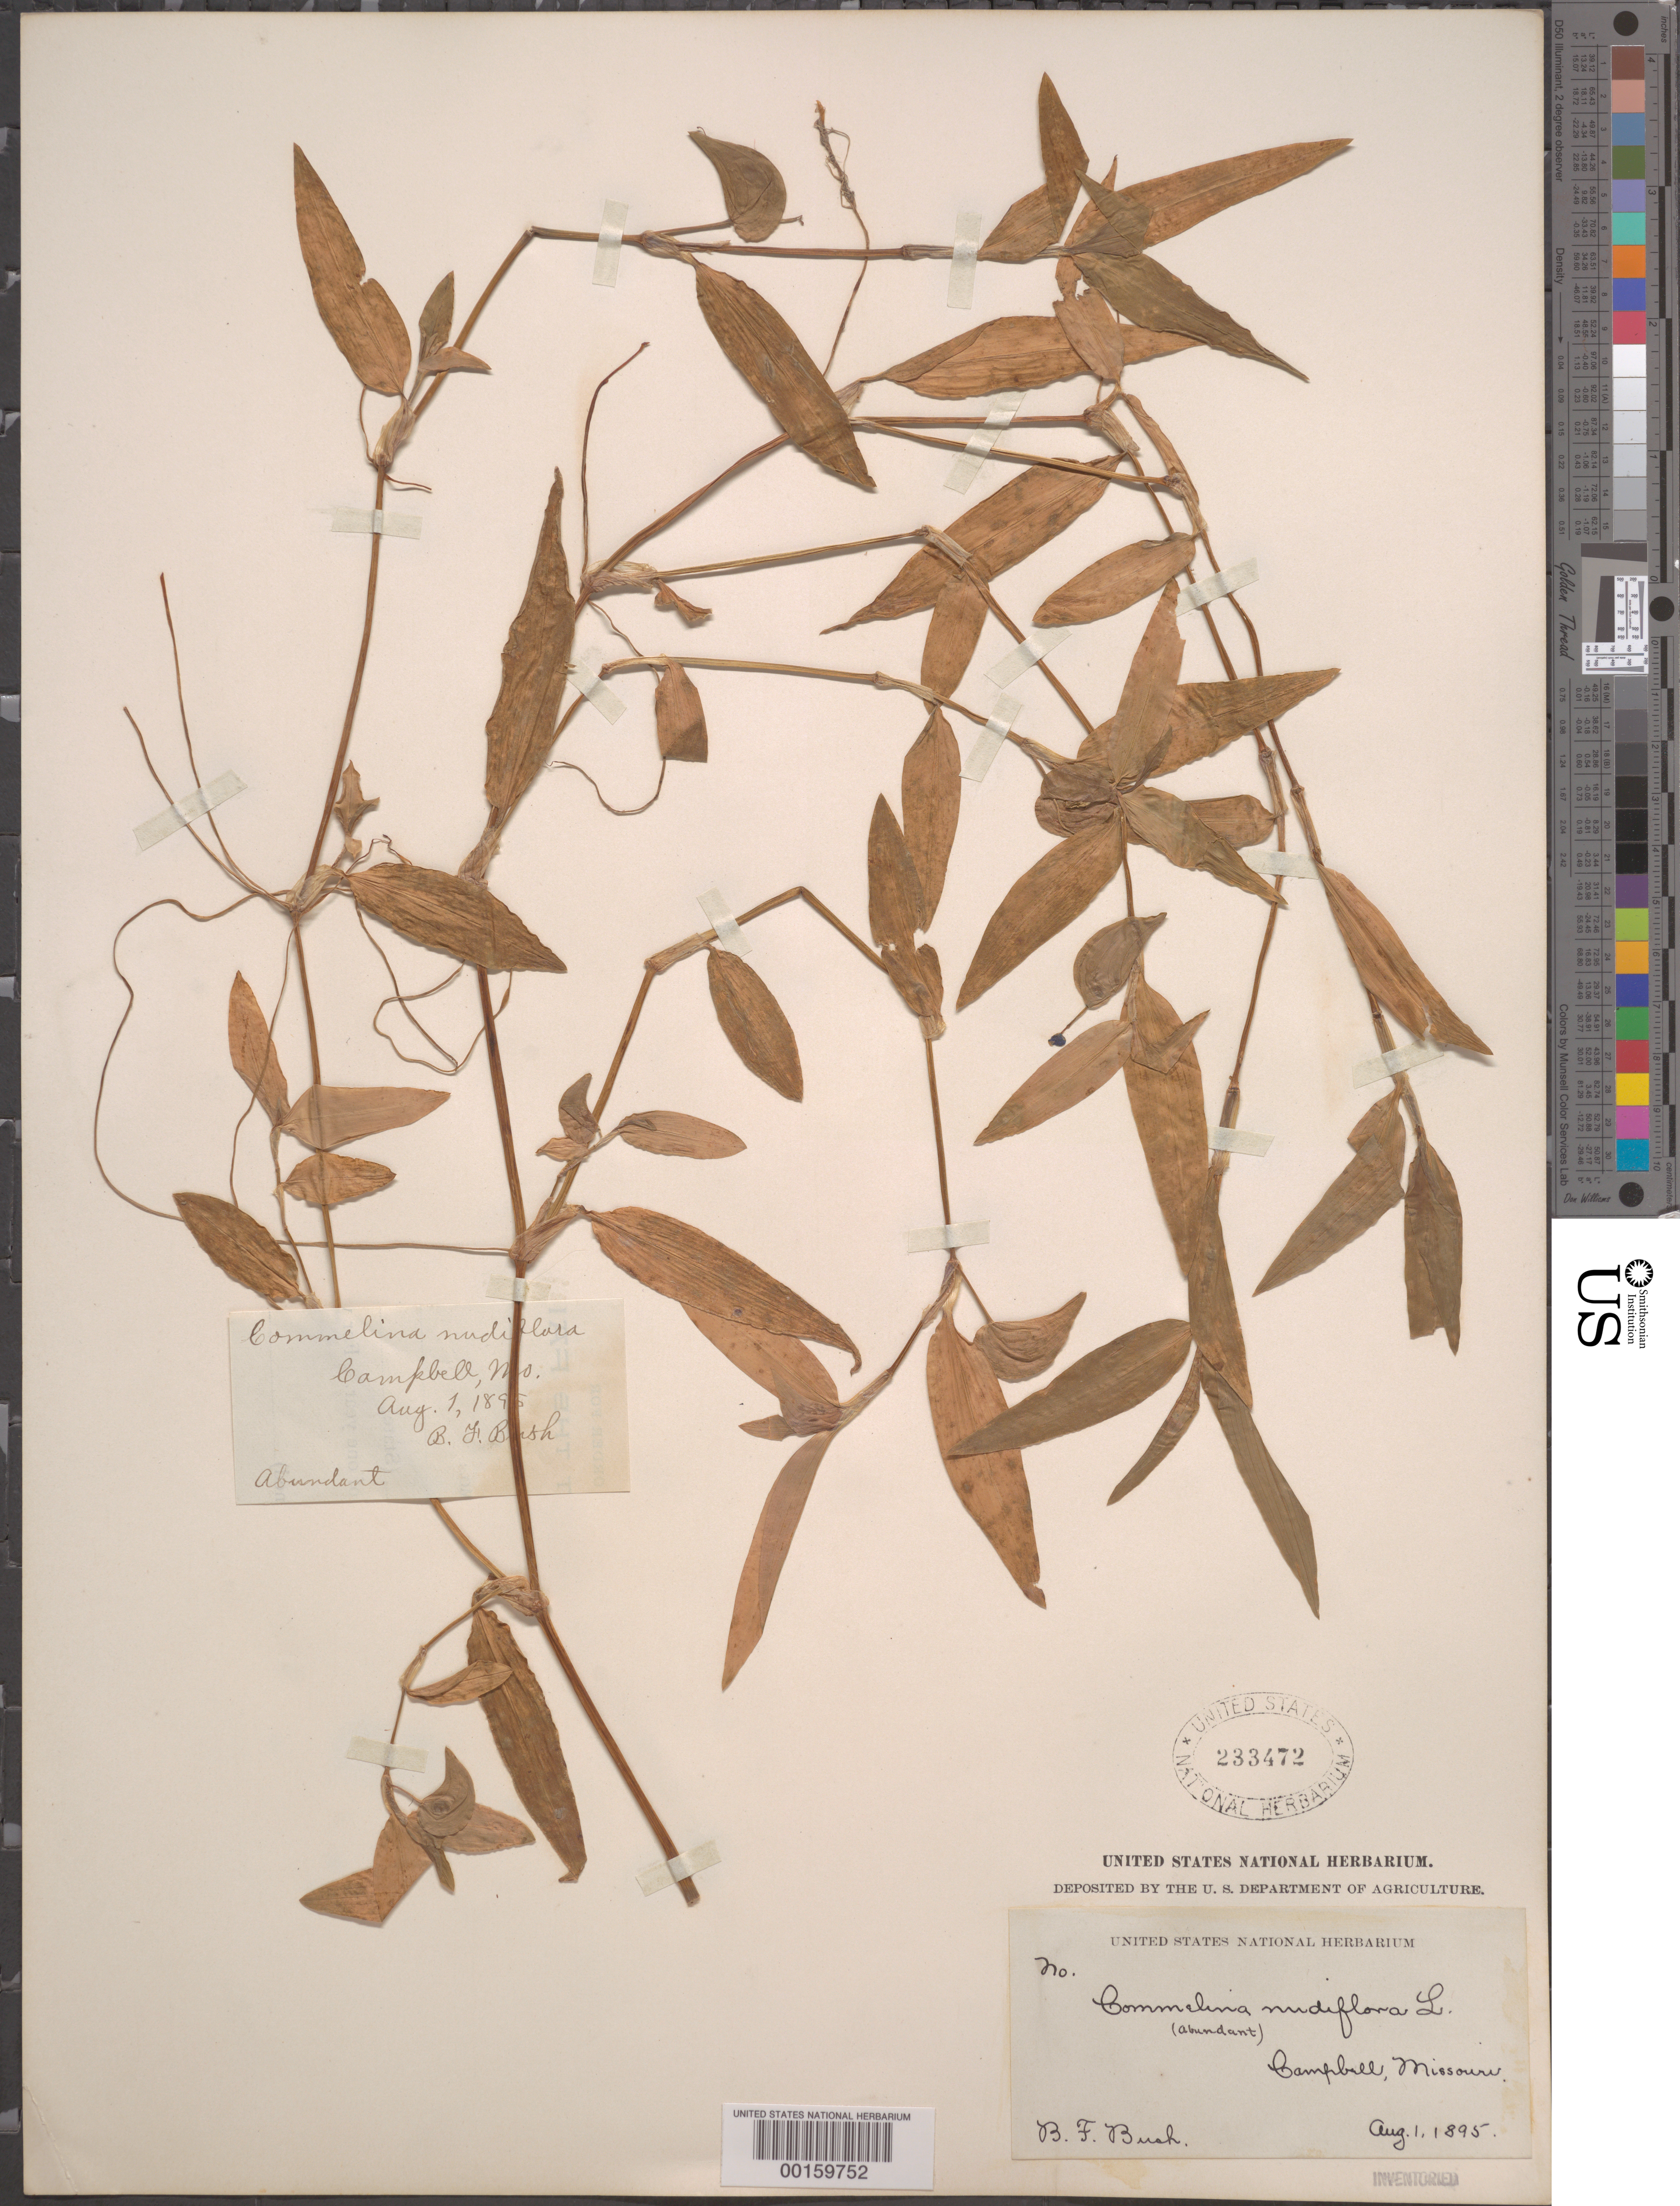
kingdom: Plantae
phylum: Tracheophyta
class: Liliopsida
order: Commelinales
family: Commelinaceae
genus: Commelina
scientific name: Commelina diffusa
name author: Burm. f.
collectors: B. F. Bush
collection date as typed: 01 Aug 1895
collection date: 1895-08-01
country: United States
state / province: Missouri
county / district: Dunklin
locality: Campbell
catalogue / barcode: US 233472